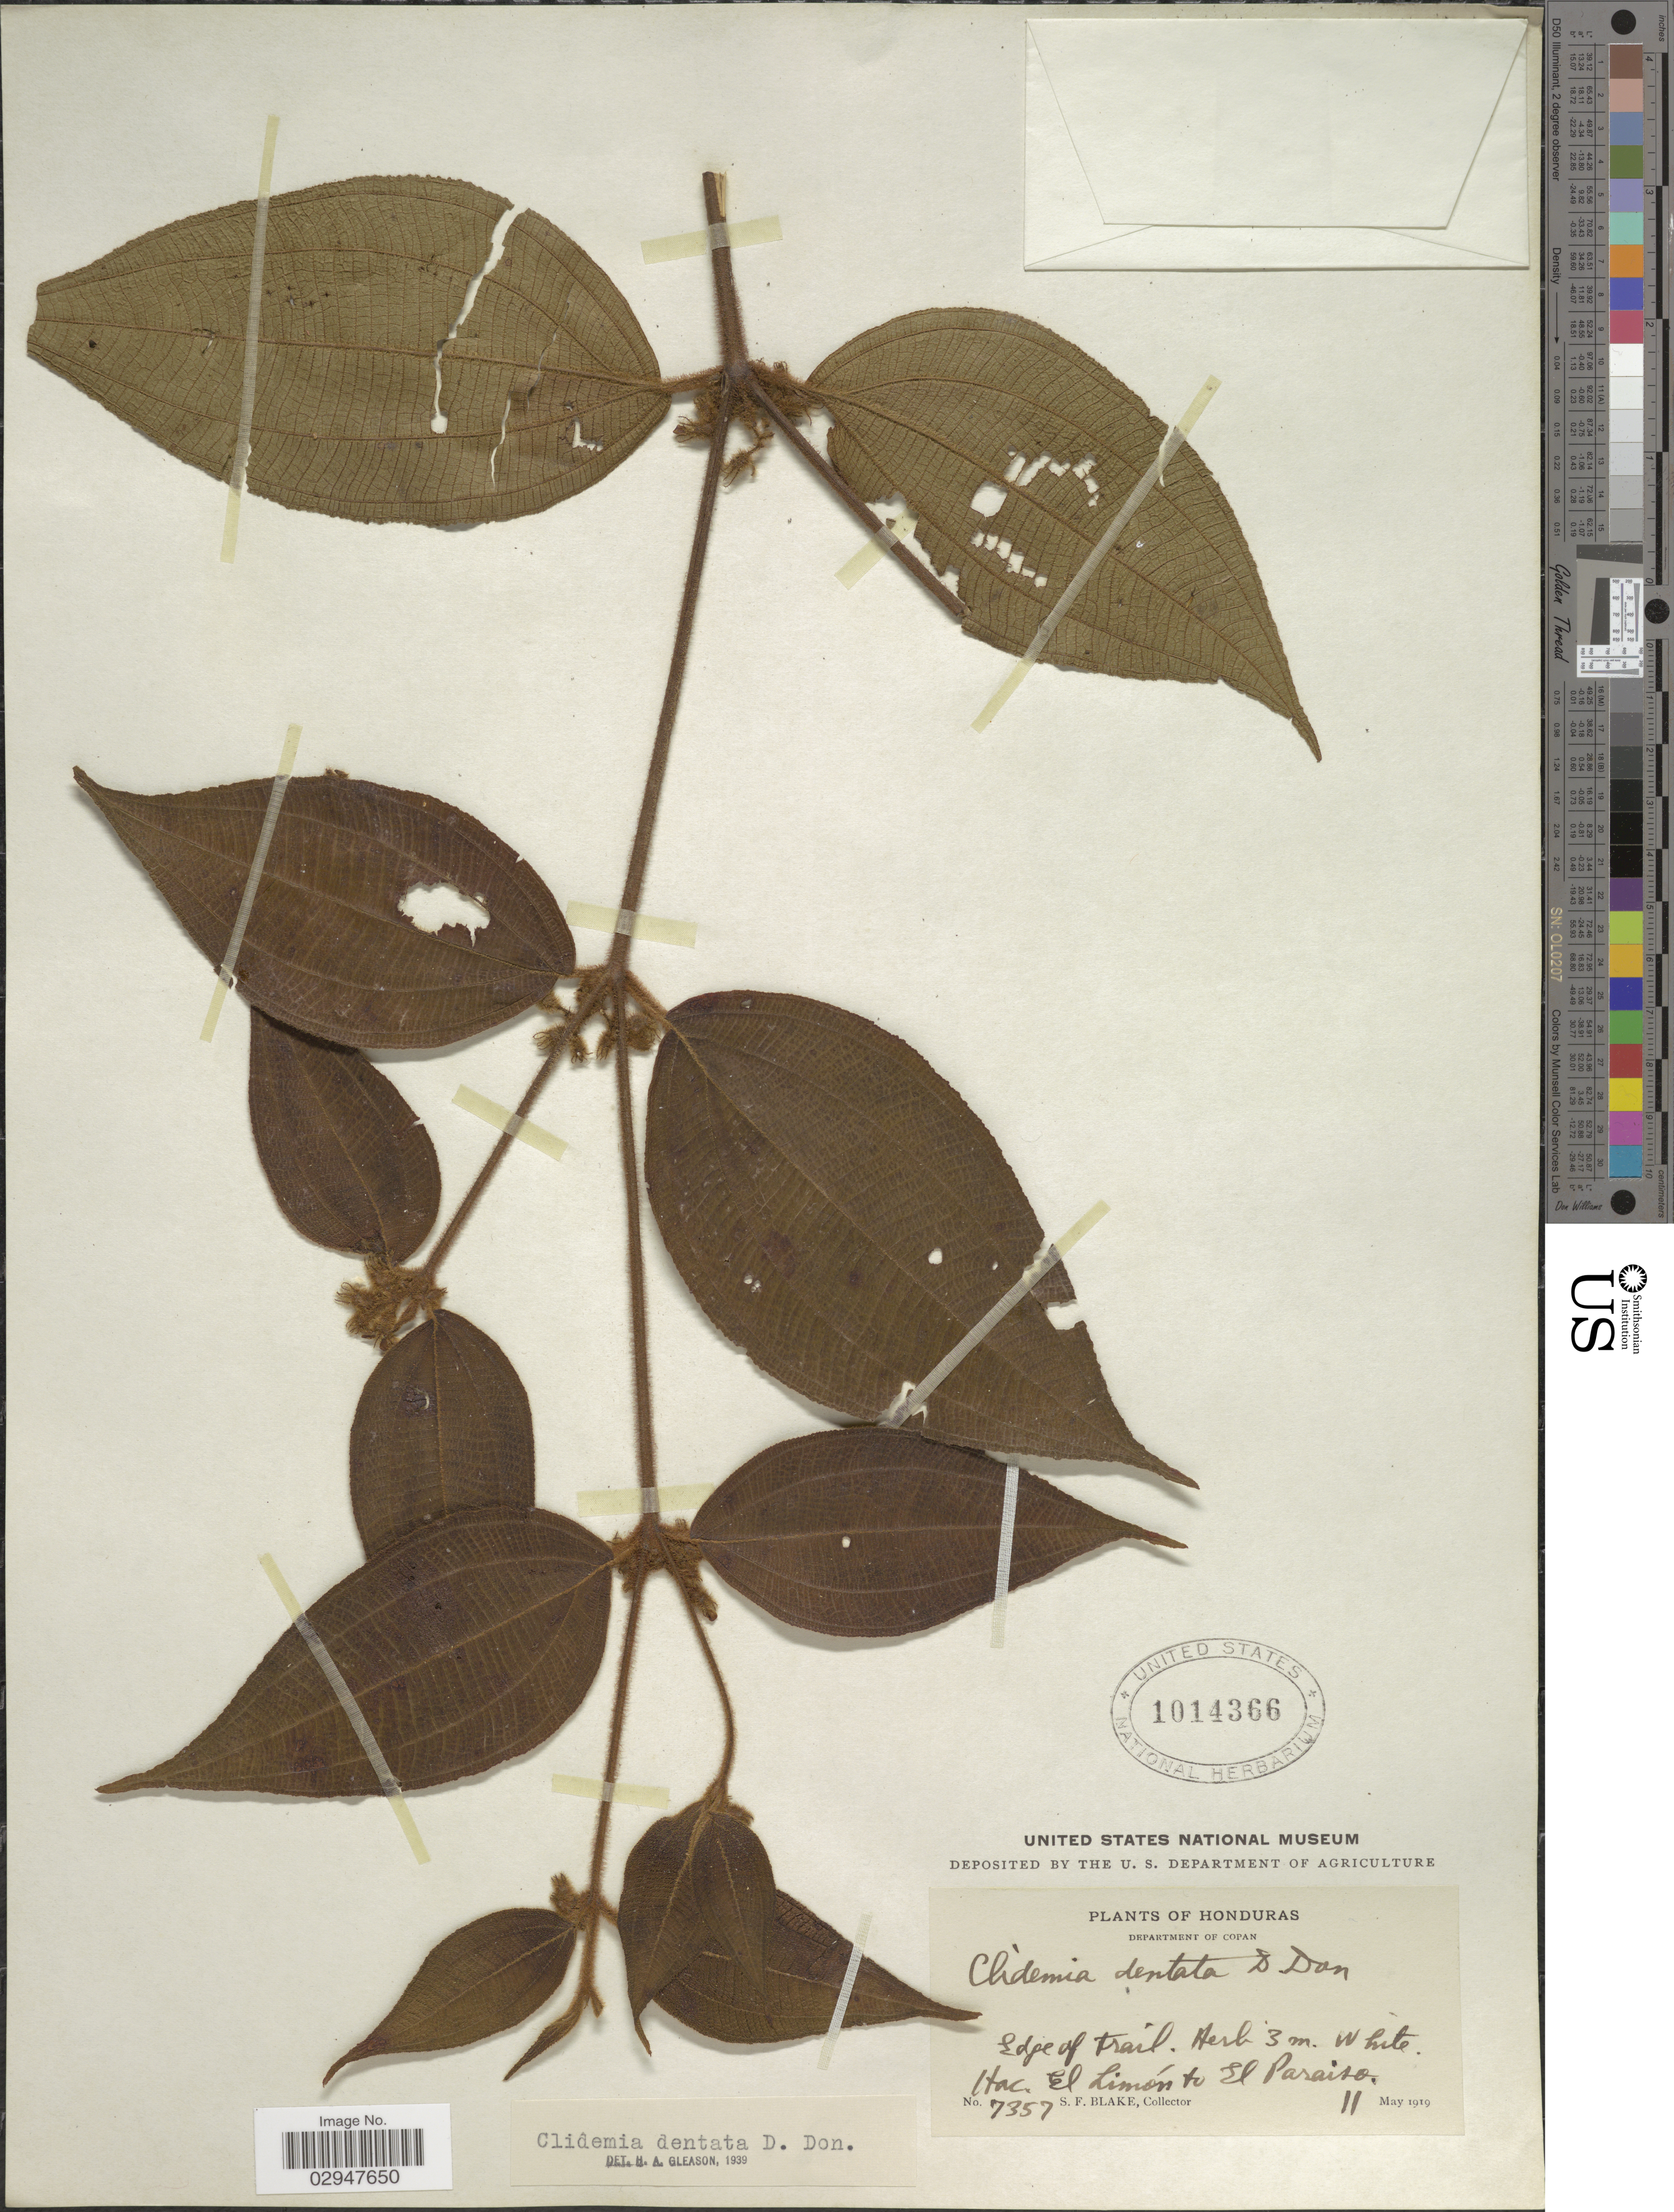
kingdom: Plantae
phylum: Tracheophyta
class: Magnoliopsida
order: Myrtales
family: Melastomataceae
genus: Clidemia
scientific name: Clidemia dentata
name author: D. Don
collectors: S. Blake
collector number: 7357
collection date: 1919-05-11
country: Honduras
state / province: Copán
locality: Department of Copan. Hac. El Limón to El Paraiso.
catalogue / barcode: US 1014366